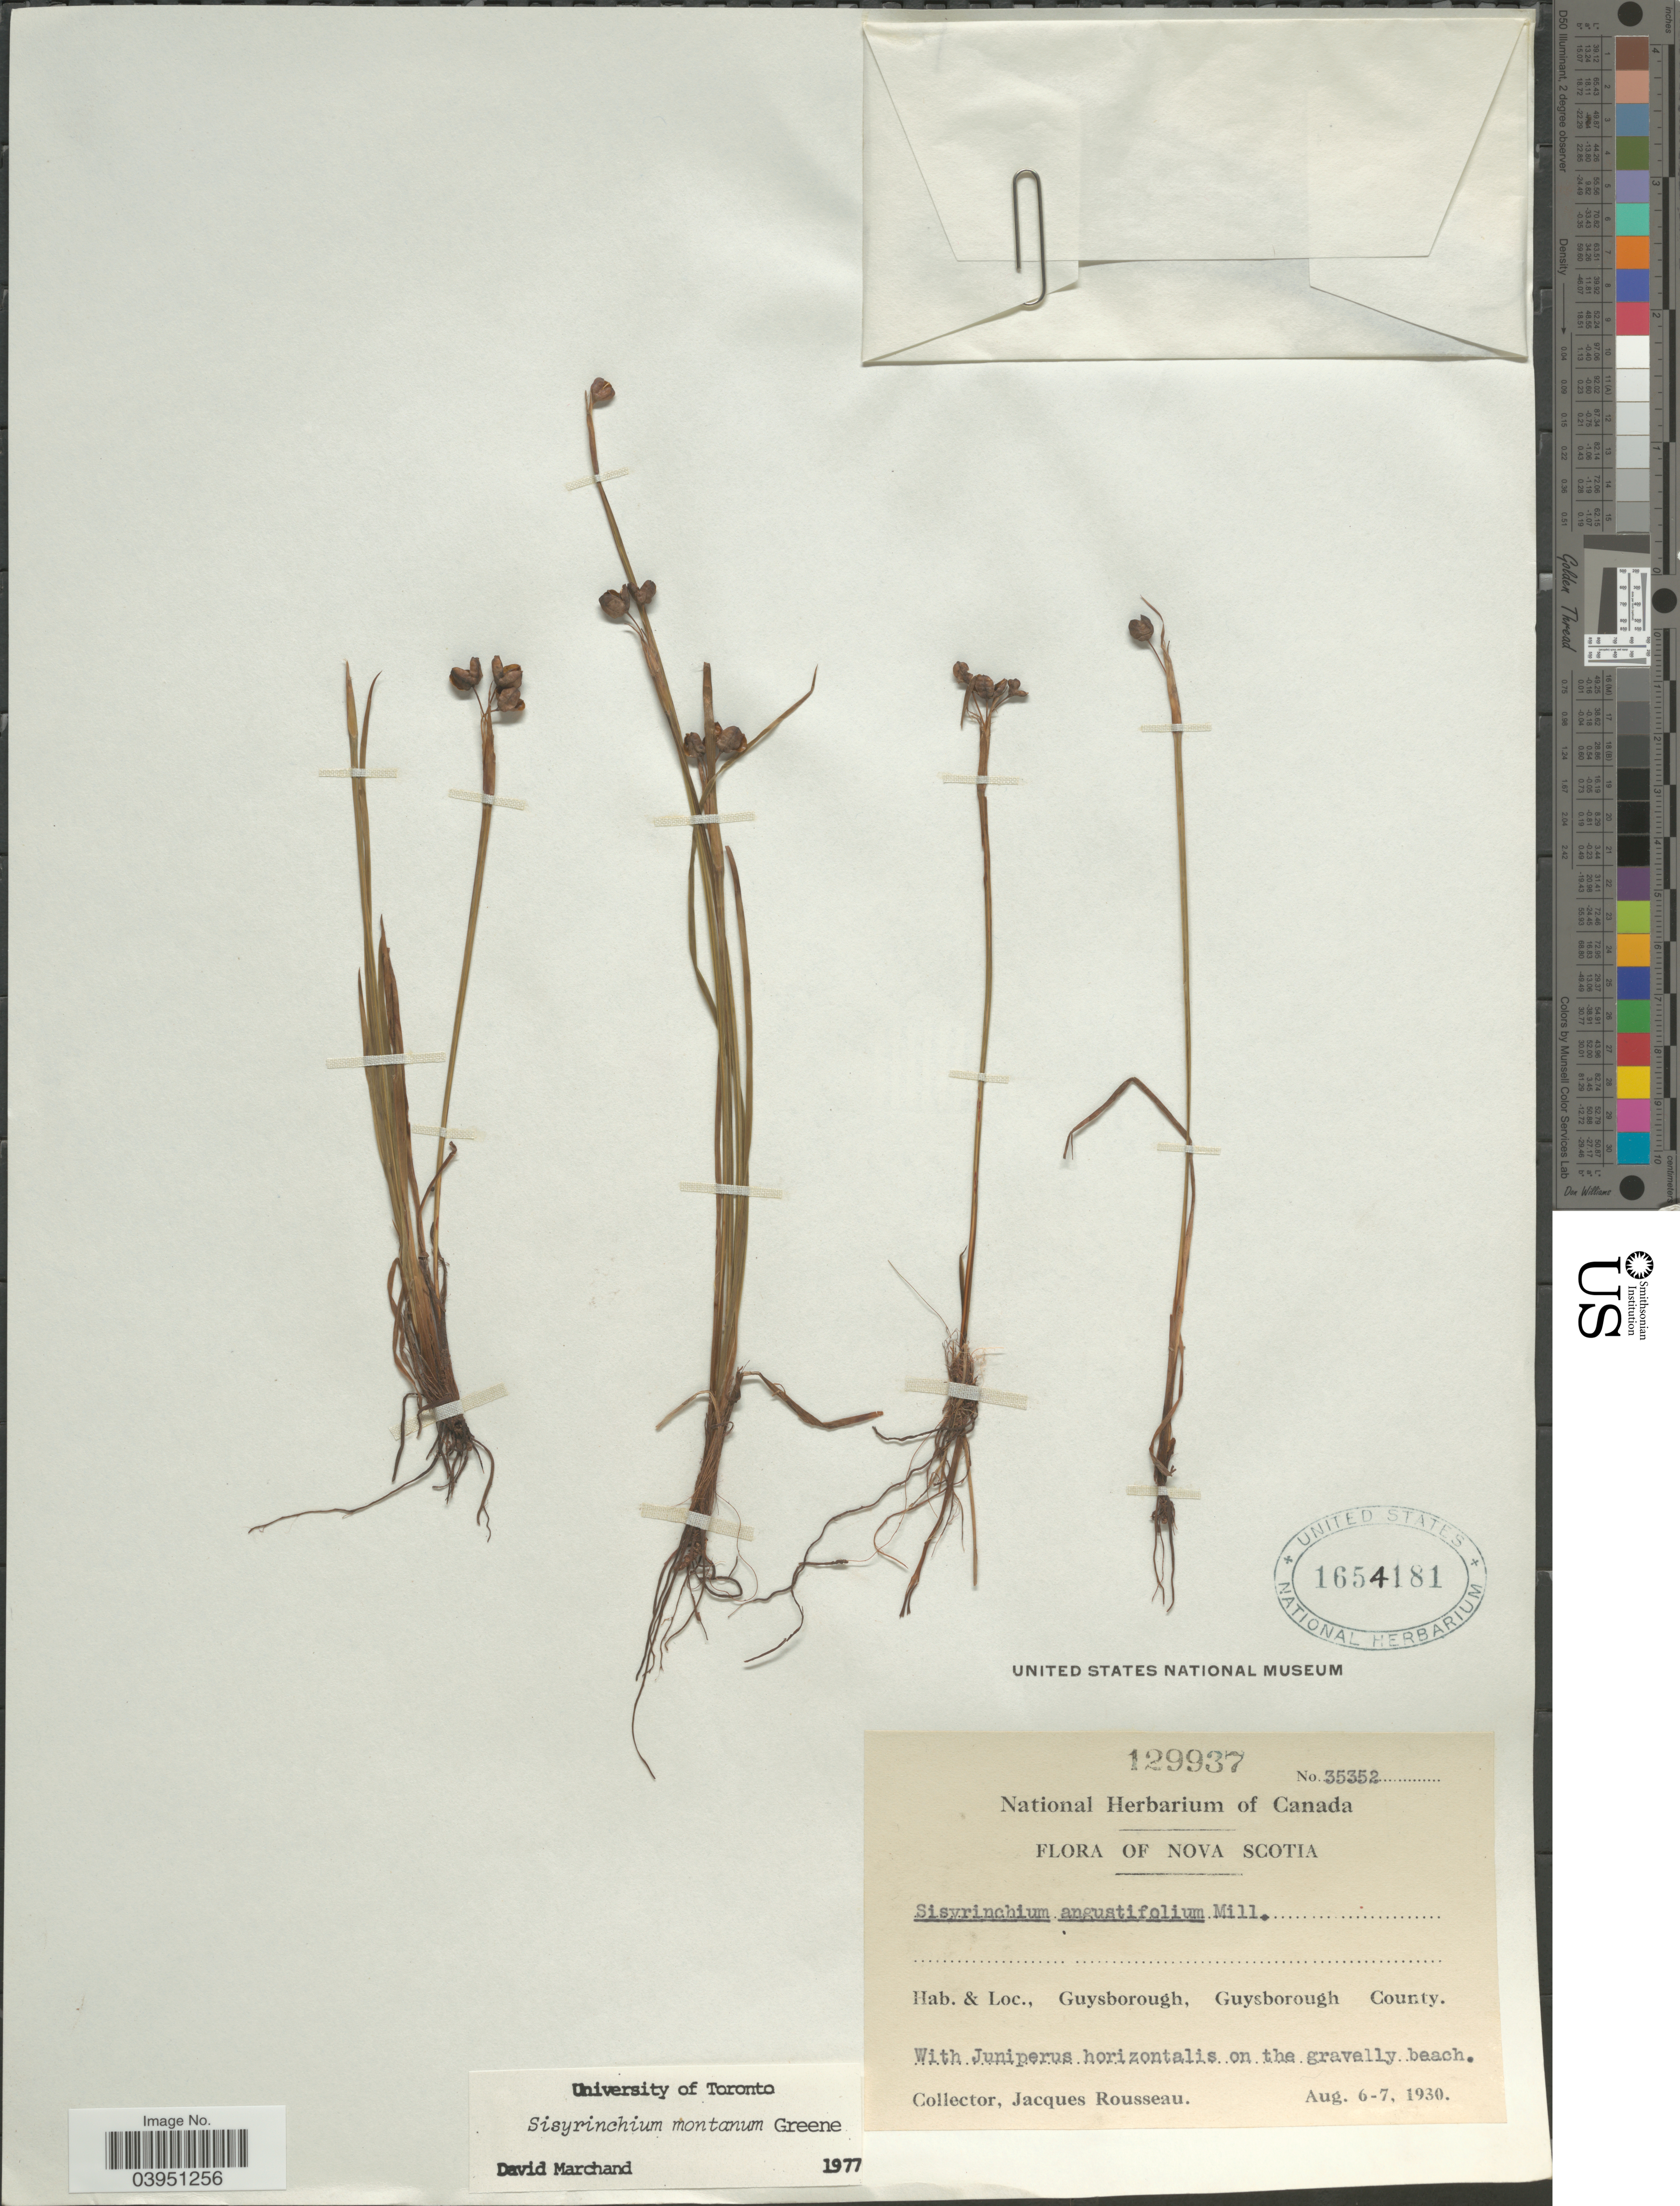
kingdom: Plantae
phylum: Tracheophyta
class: Liliopsida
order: Asparagales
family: Iridaceae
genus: Sisyrinchium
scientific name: Sisyrinchium montanum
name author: Greene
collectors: J. Rousseau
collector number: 35352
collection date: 1930-08-06/1930-08-07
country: Canada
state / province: Nova Scotia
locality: Guysborough, Guysborough County.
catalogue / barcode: US 1654181